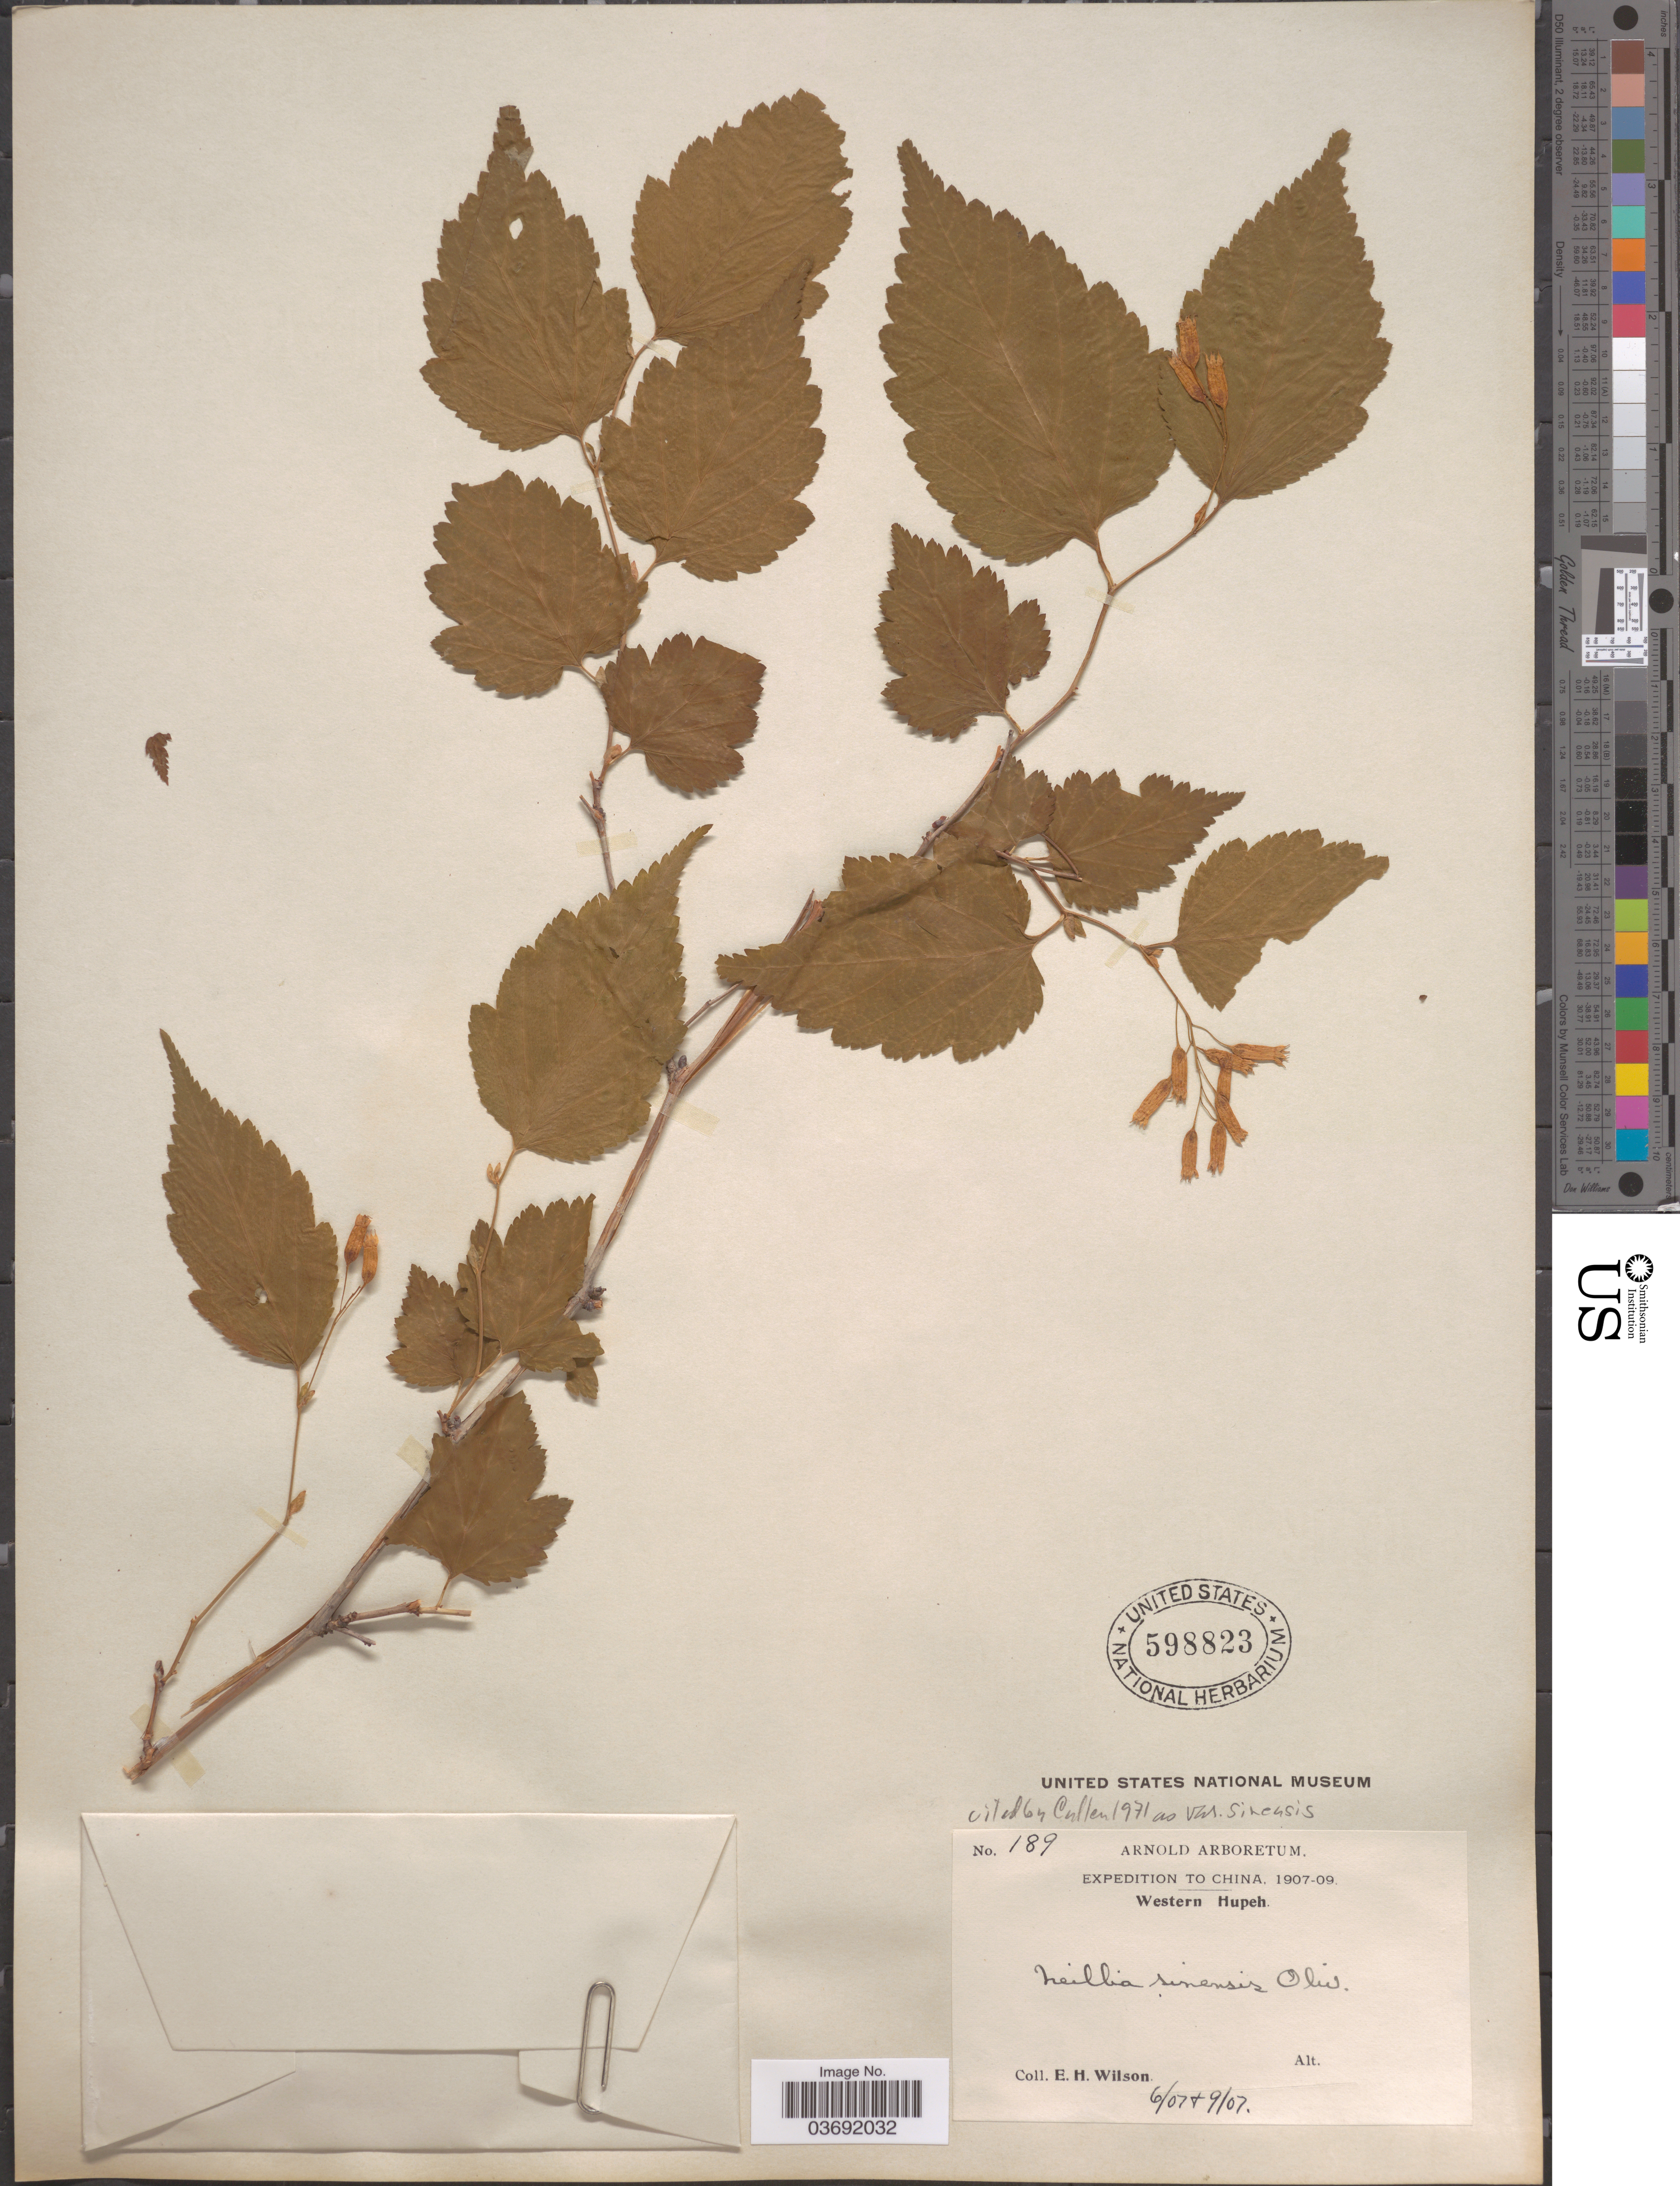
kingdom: Plantae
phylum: Tracheophyta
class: Magnoliopsida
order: Rosales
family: Rosaceae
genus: Neillia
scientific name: Neillia sinensis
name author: Oliv.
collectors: E. Wilson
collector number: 189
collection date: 1907-06/1907-09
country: China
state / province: Hubei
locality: China, Western Hupeh.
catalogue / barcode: US 598823